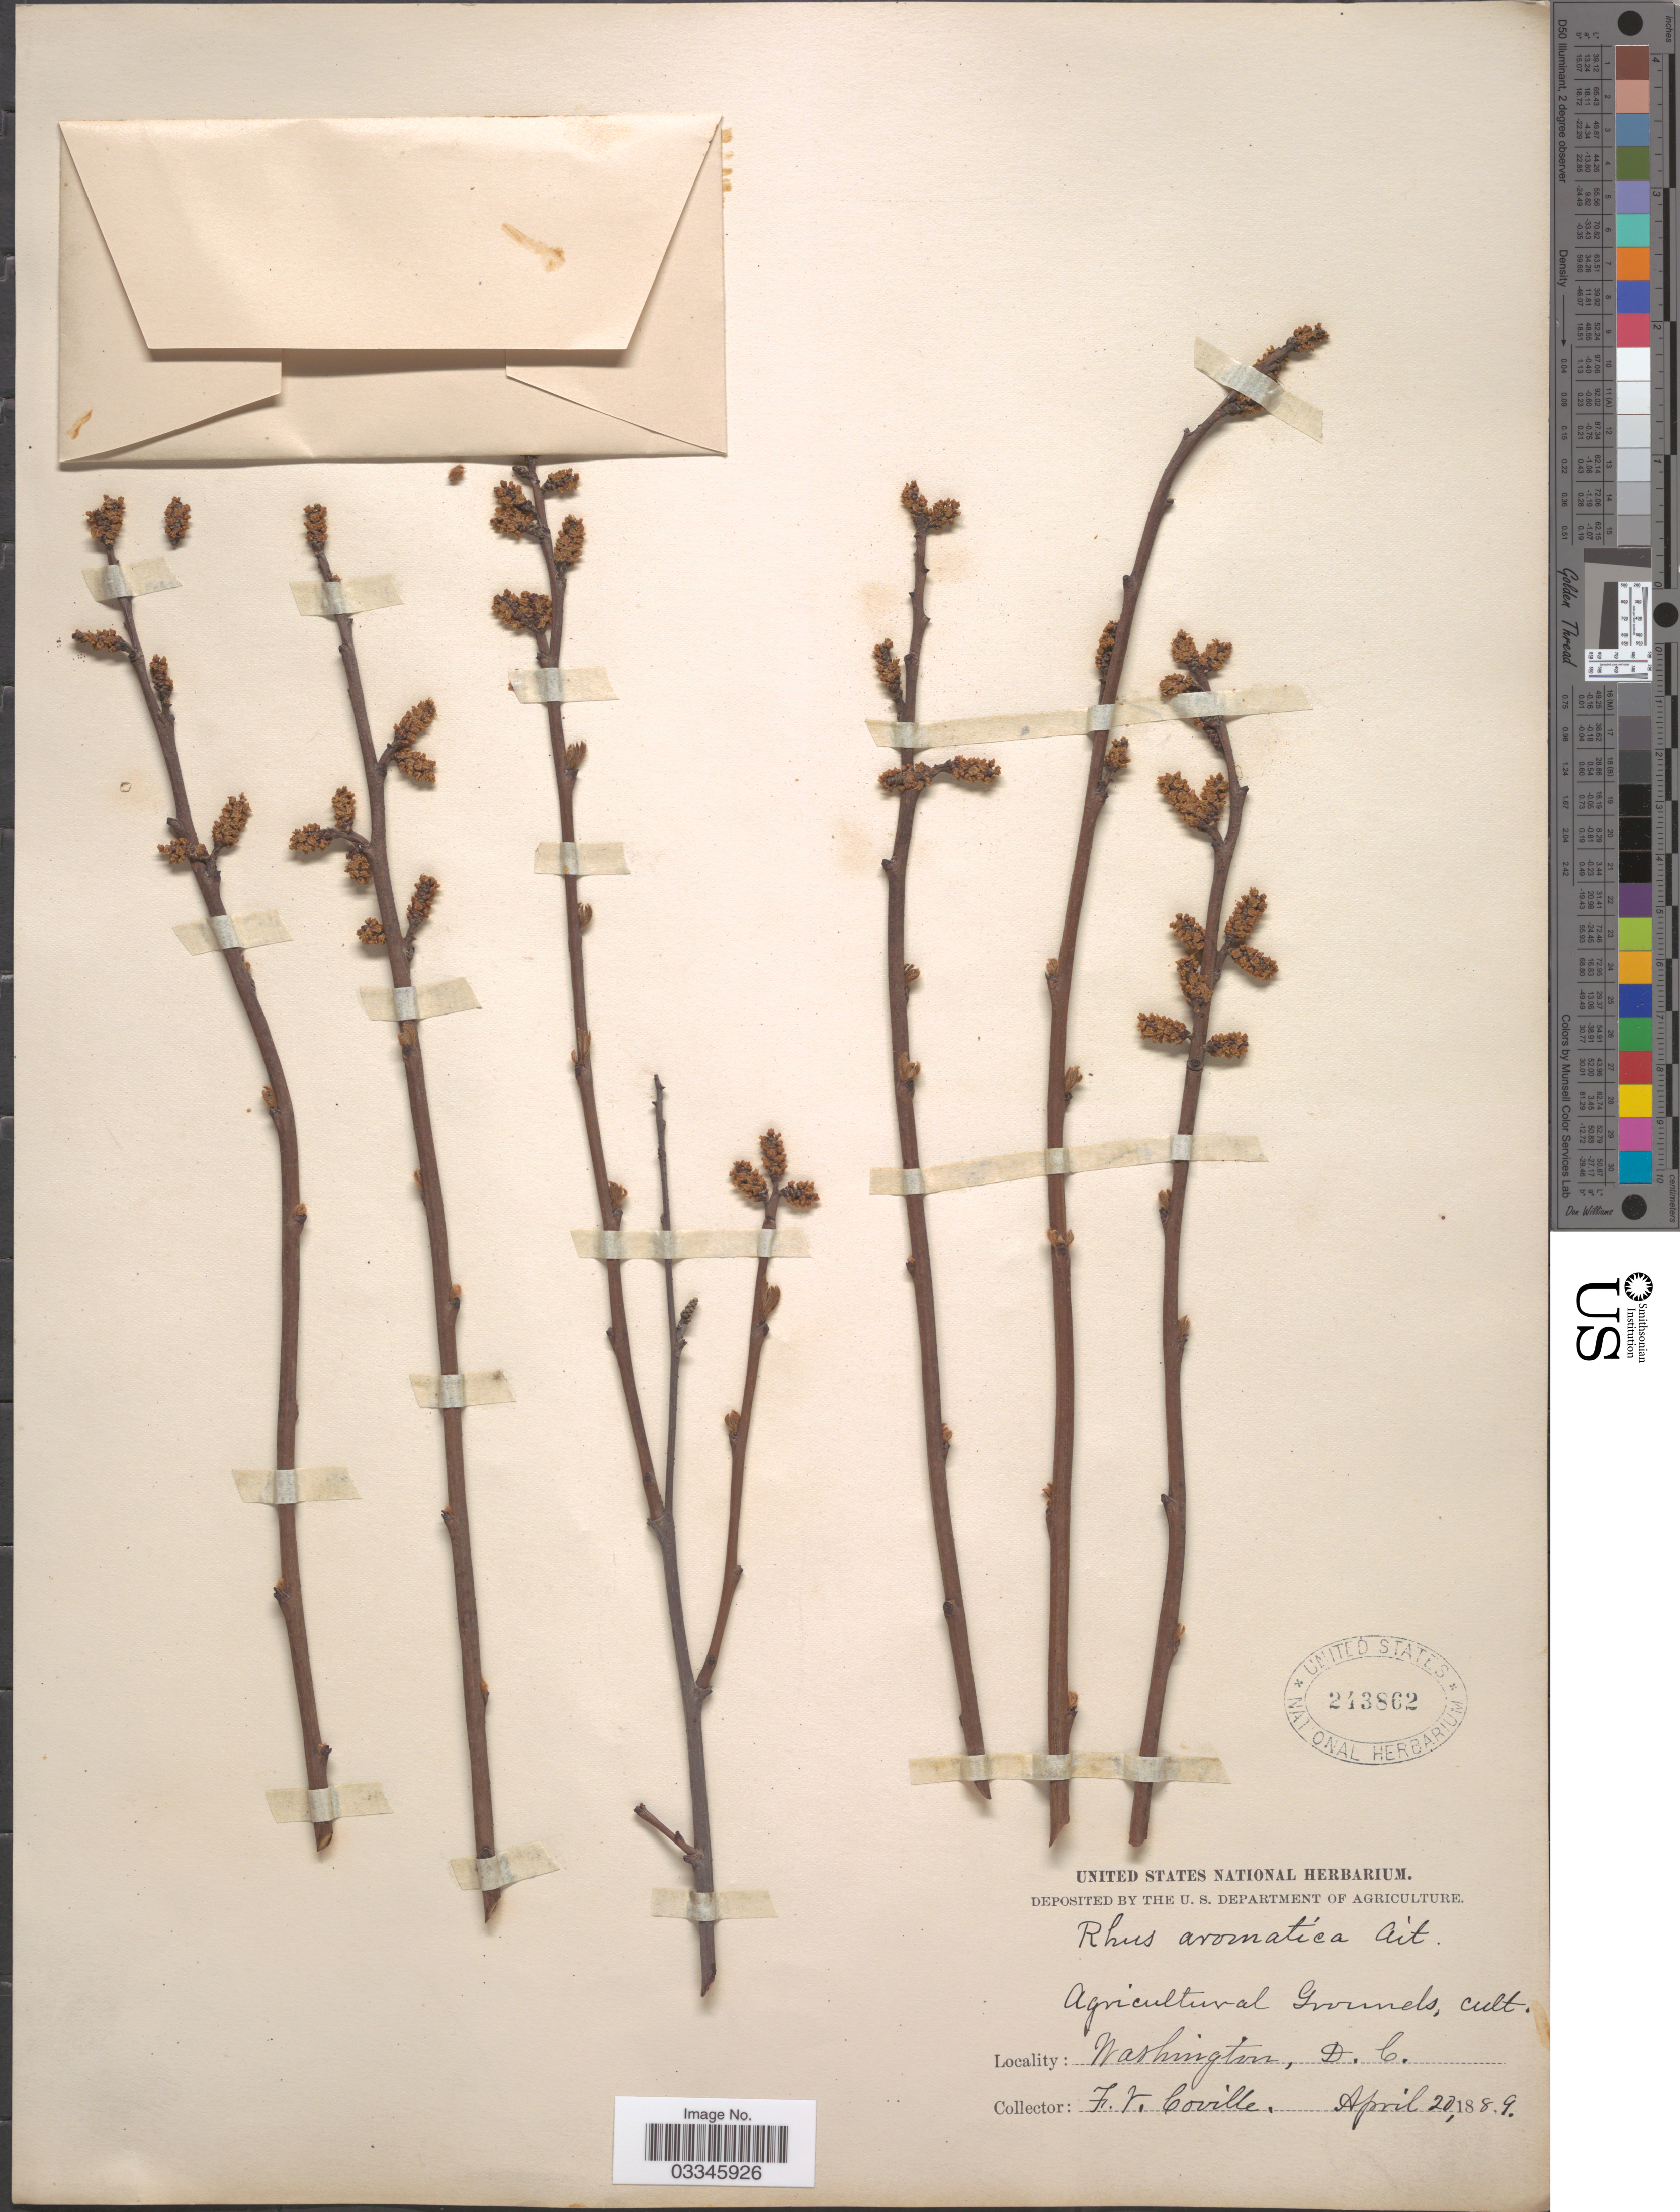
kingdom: Plantae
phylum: Tracheophyta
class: Magnoliopsida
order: Sapindales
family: Anacardiaceae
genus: Rhus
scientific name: Rhus crenata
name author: Thunb.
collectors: F. V. Coville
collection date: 1889-04-20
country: United States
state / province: District of Columbia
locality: Agricultural Grounds. Washington.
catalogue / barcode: US 243862